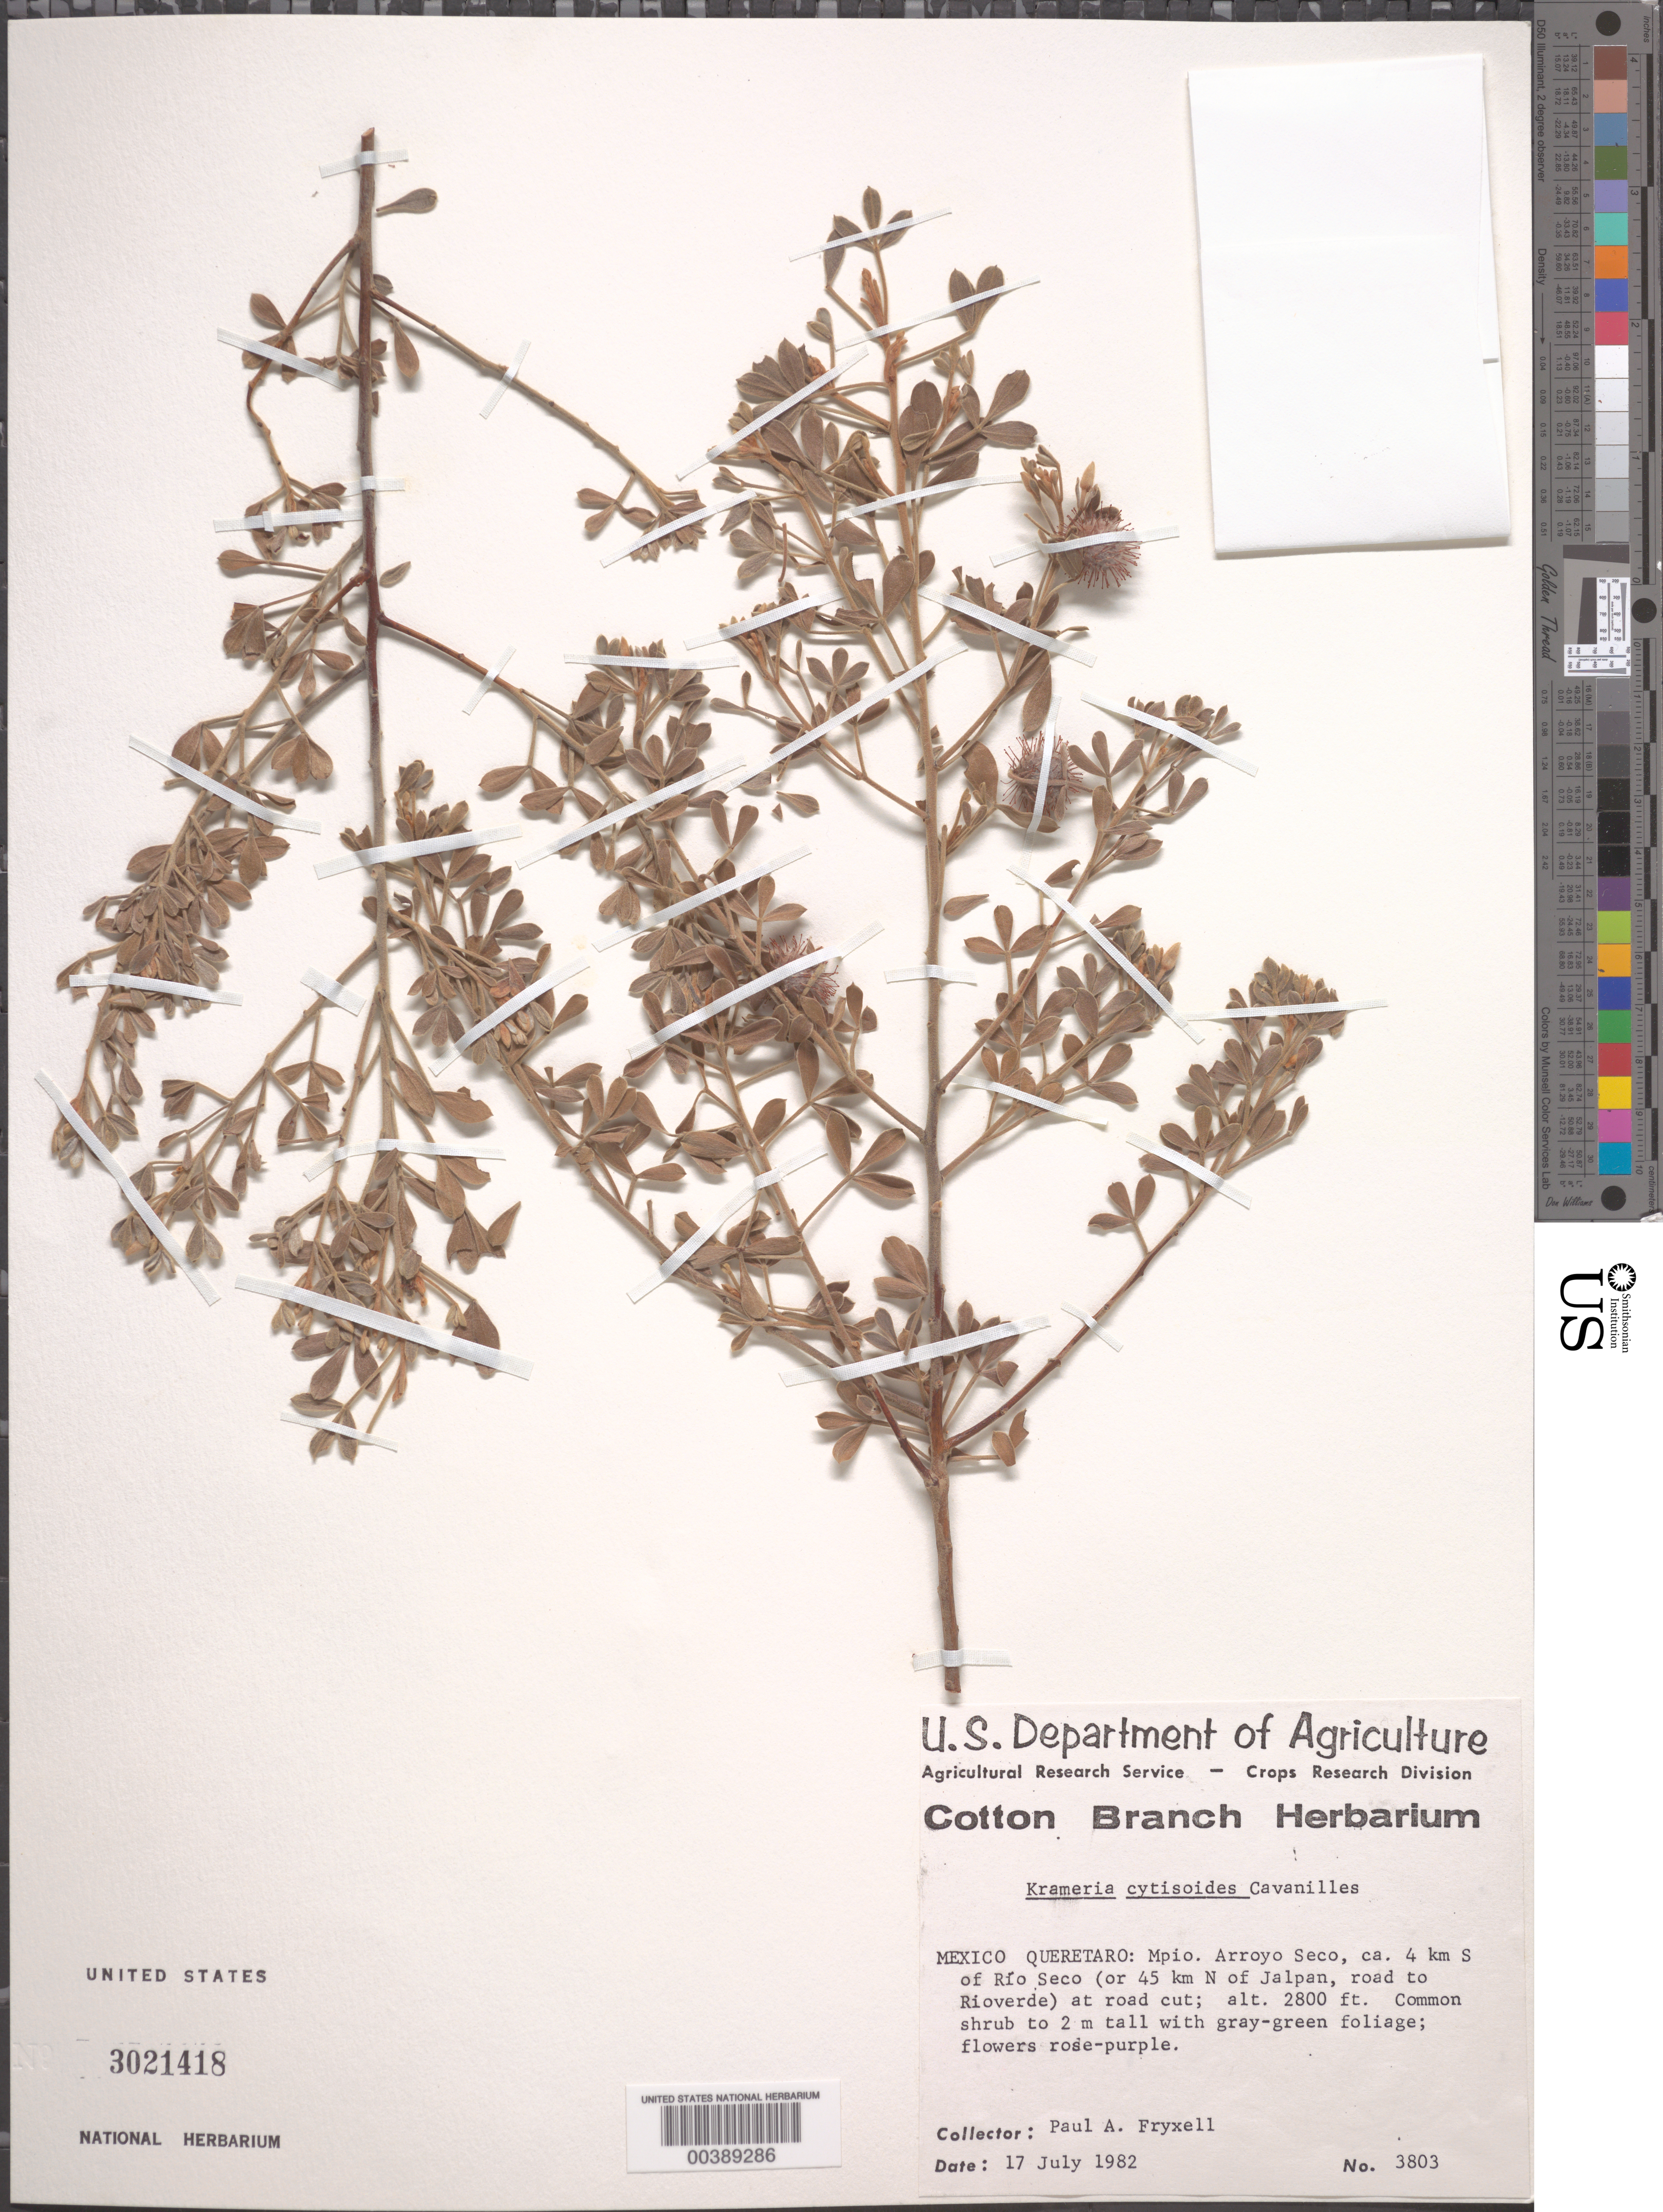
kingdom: Plantae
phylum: Tracheophyta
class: Magnoliopsida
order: Zygophyllales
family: Krameriaceae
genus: Krameria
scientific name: Krameria cytisoides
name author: Cav.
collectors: P. A. Fryxell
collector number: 3803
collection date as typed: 17 Jul 1982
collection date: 1982-07-17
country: Mexico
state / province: Querétaro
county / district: Arroyo Seco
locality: Ca 4 km S of rio seco or 45 km N of Jalpan, road to riovierde at road cut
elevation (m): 2800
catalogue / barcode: US 3021418